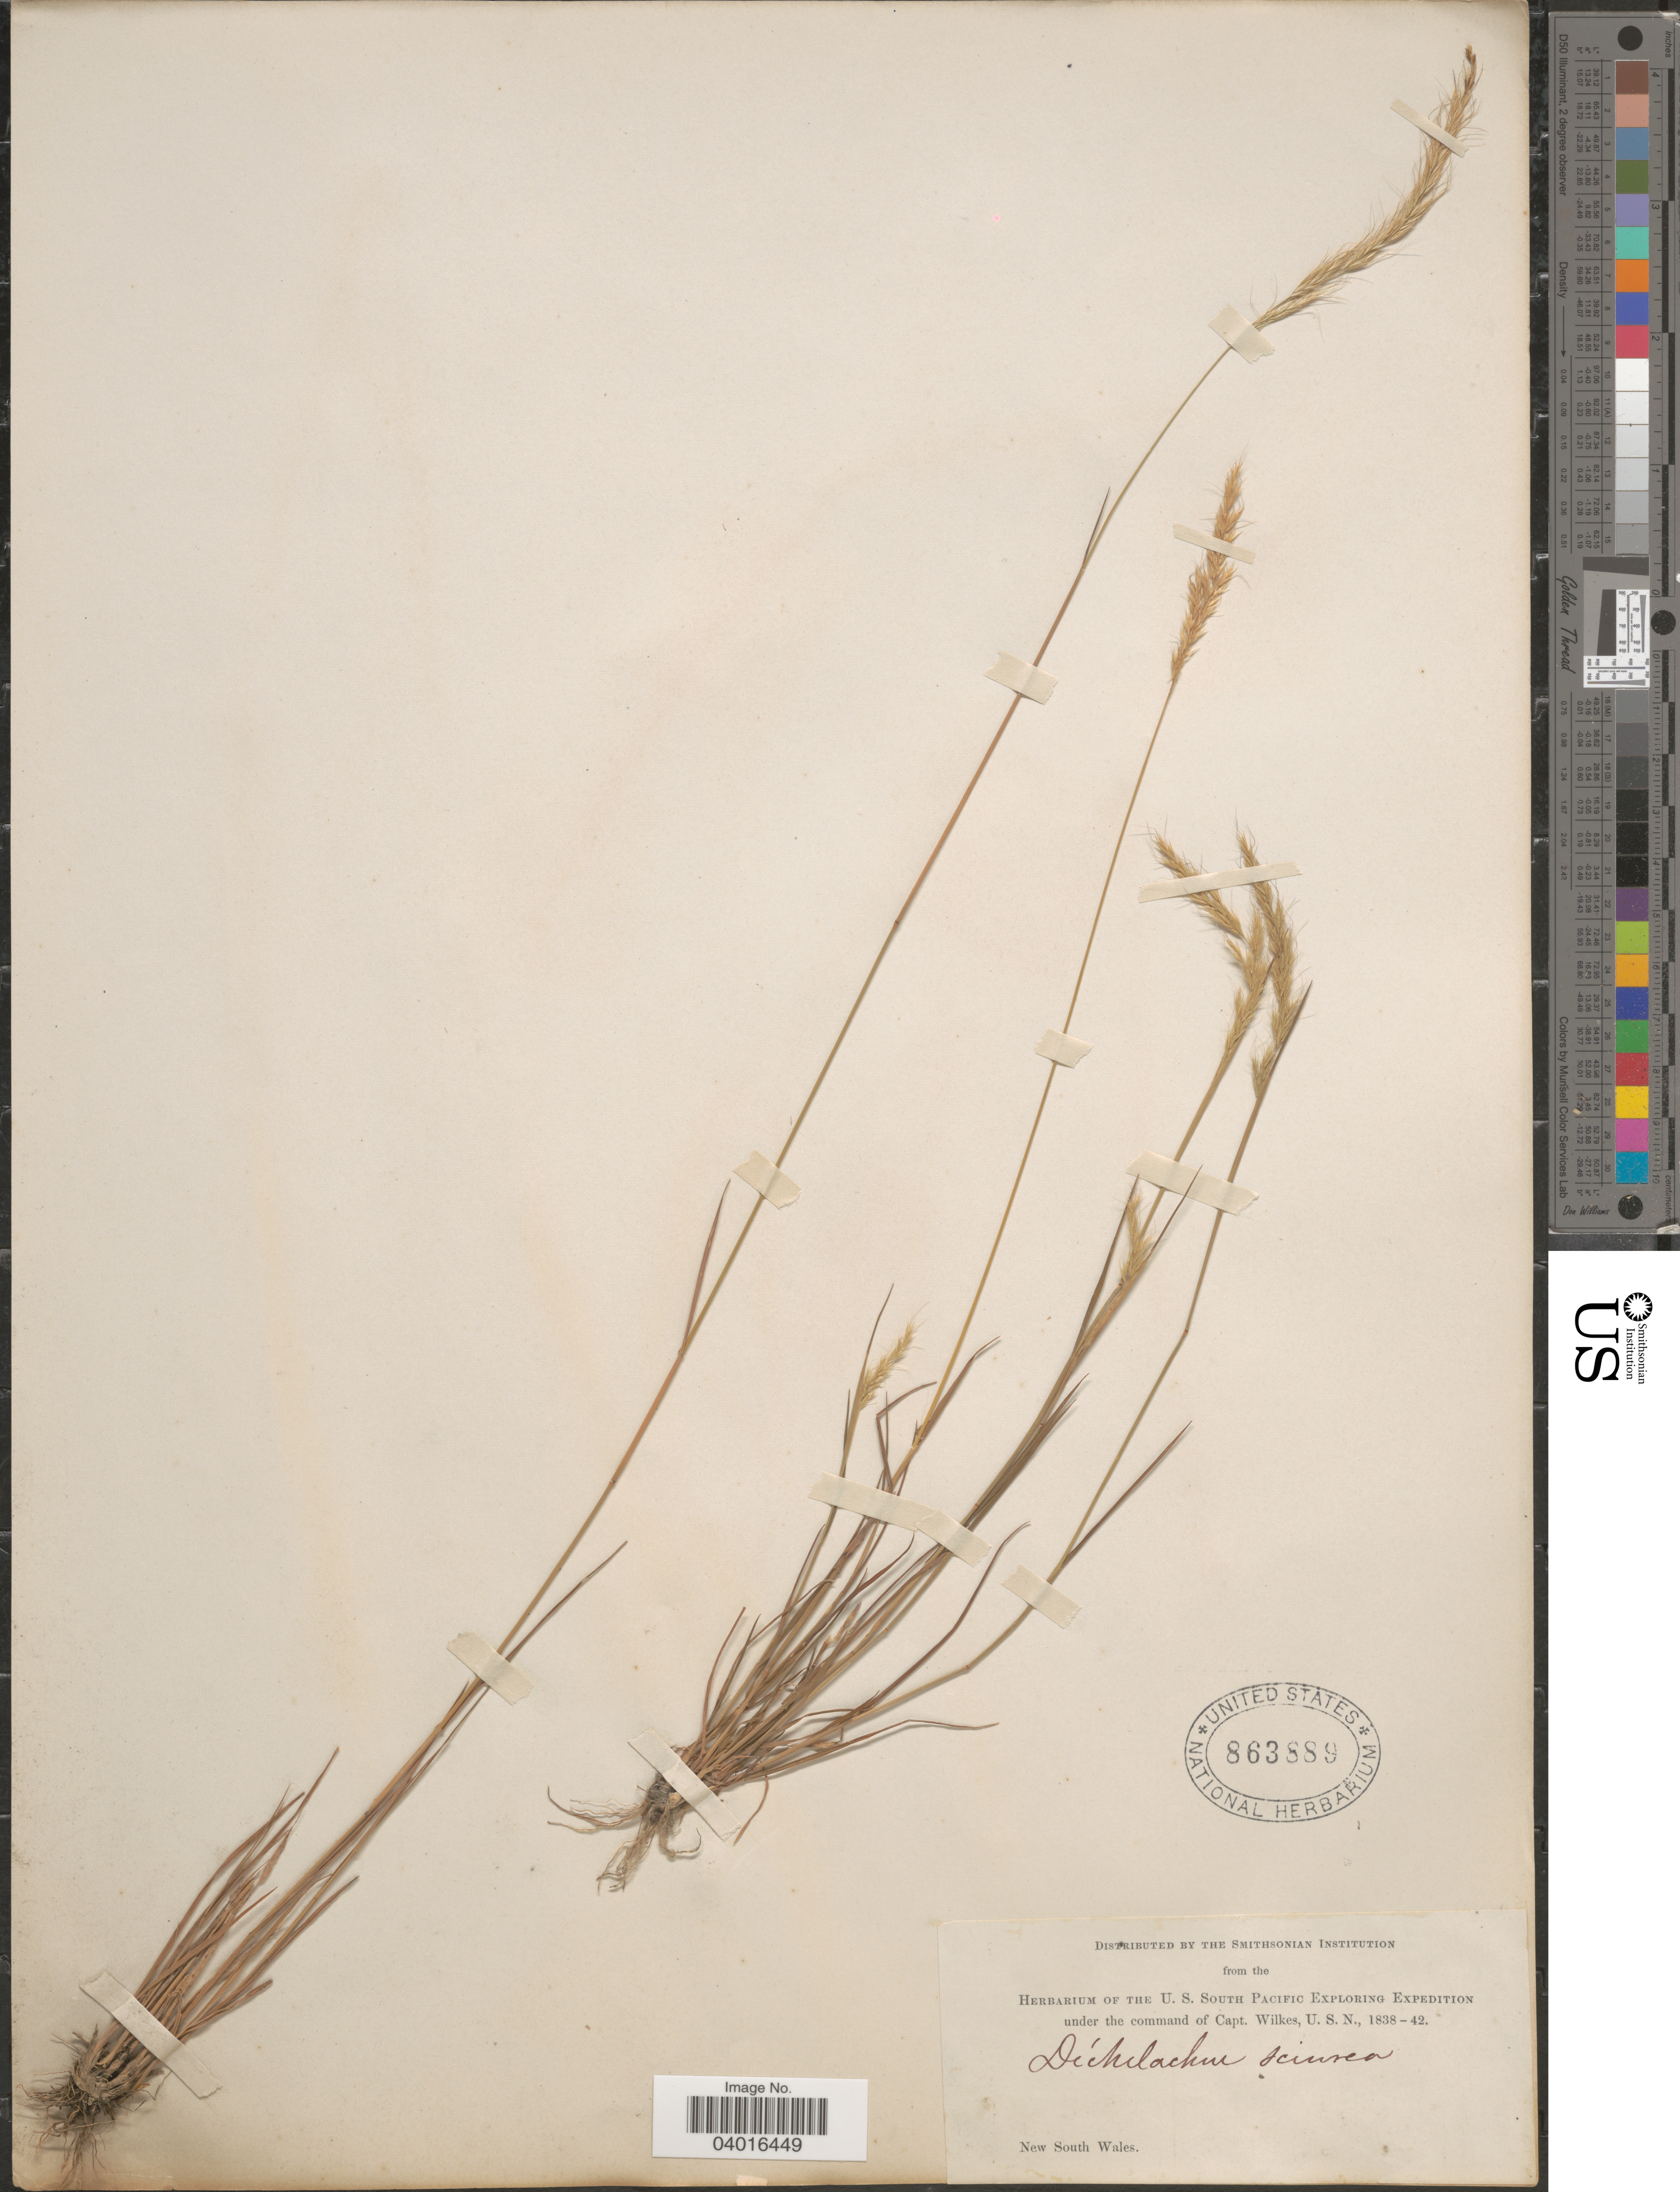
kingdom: Plantae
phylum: Tracheophyta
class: Liliopsida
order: Poales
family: Poaceae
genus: Dichelachne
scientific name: Dichelachne micrantha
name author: (Cav.) Domin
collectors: Wilkes Explor. Exped.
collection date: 1838/1842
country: Australia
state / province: New South Wales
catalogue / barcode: US 863889